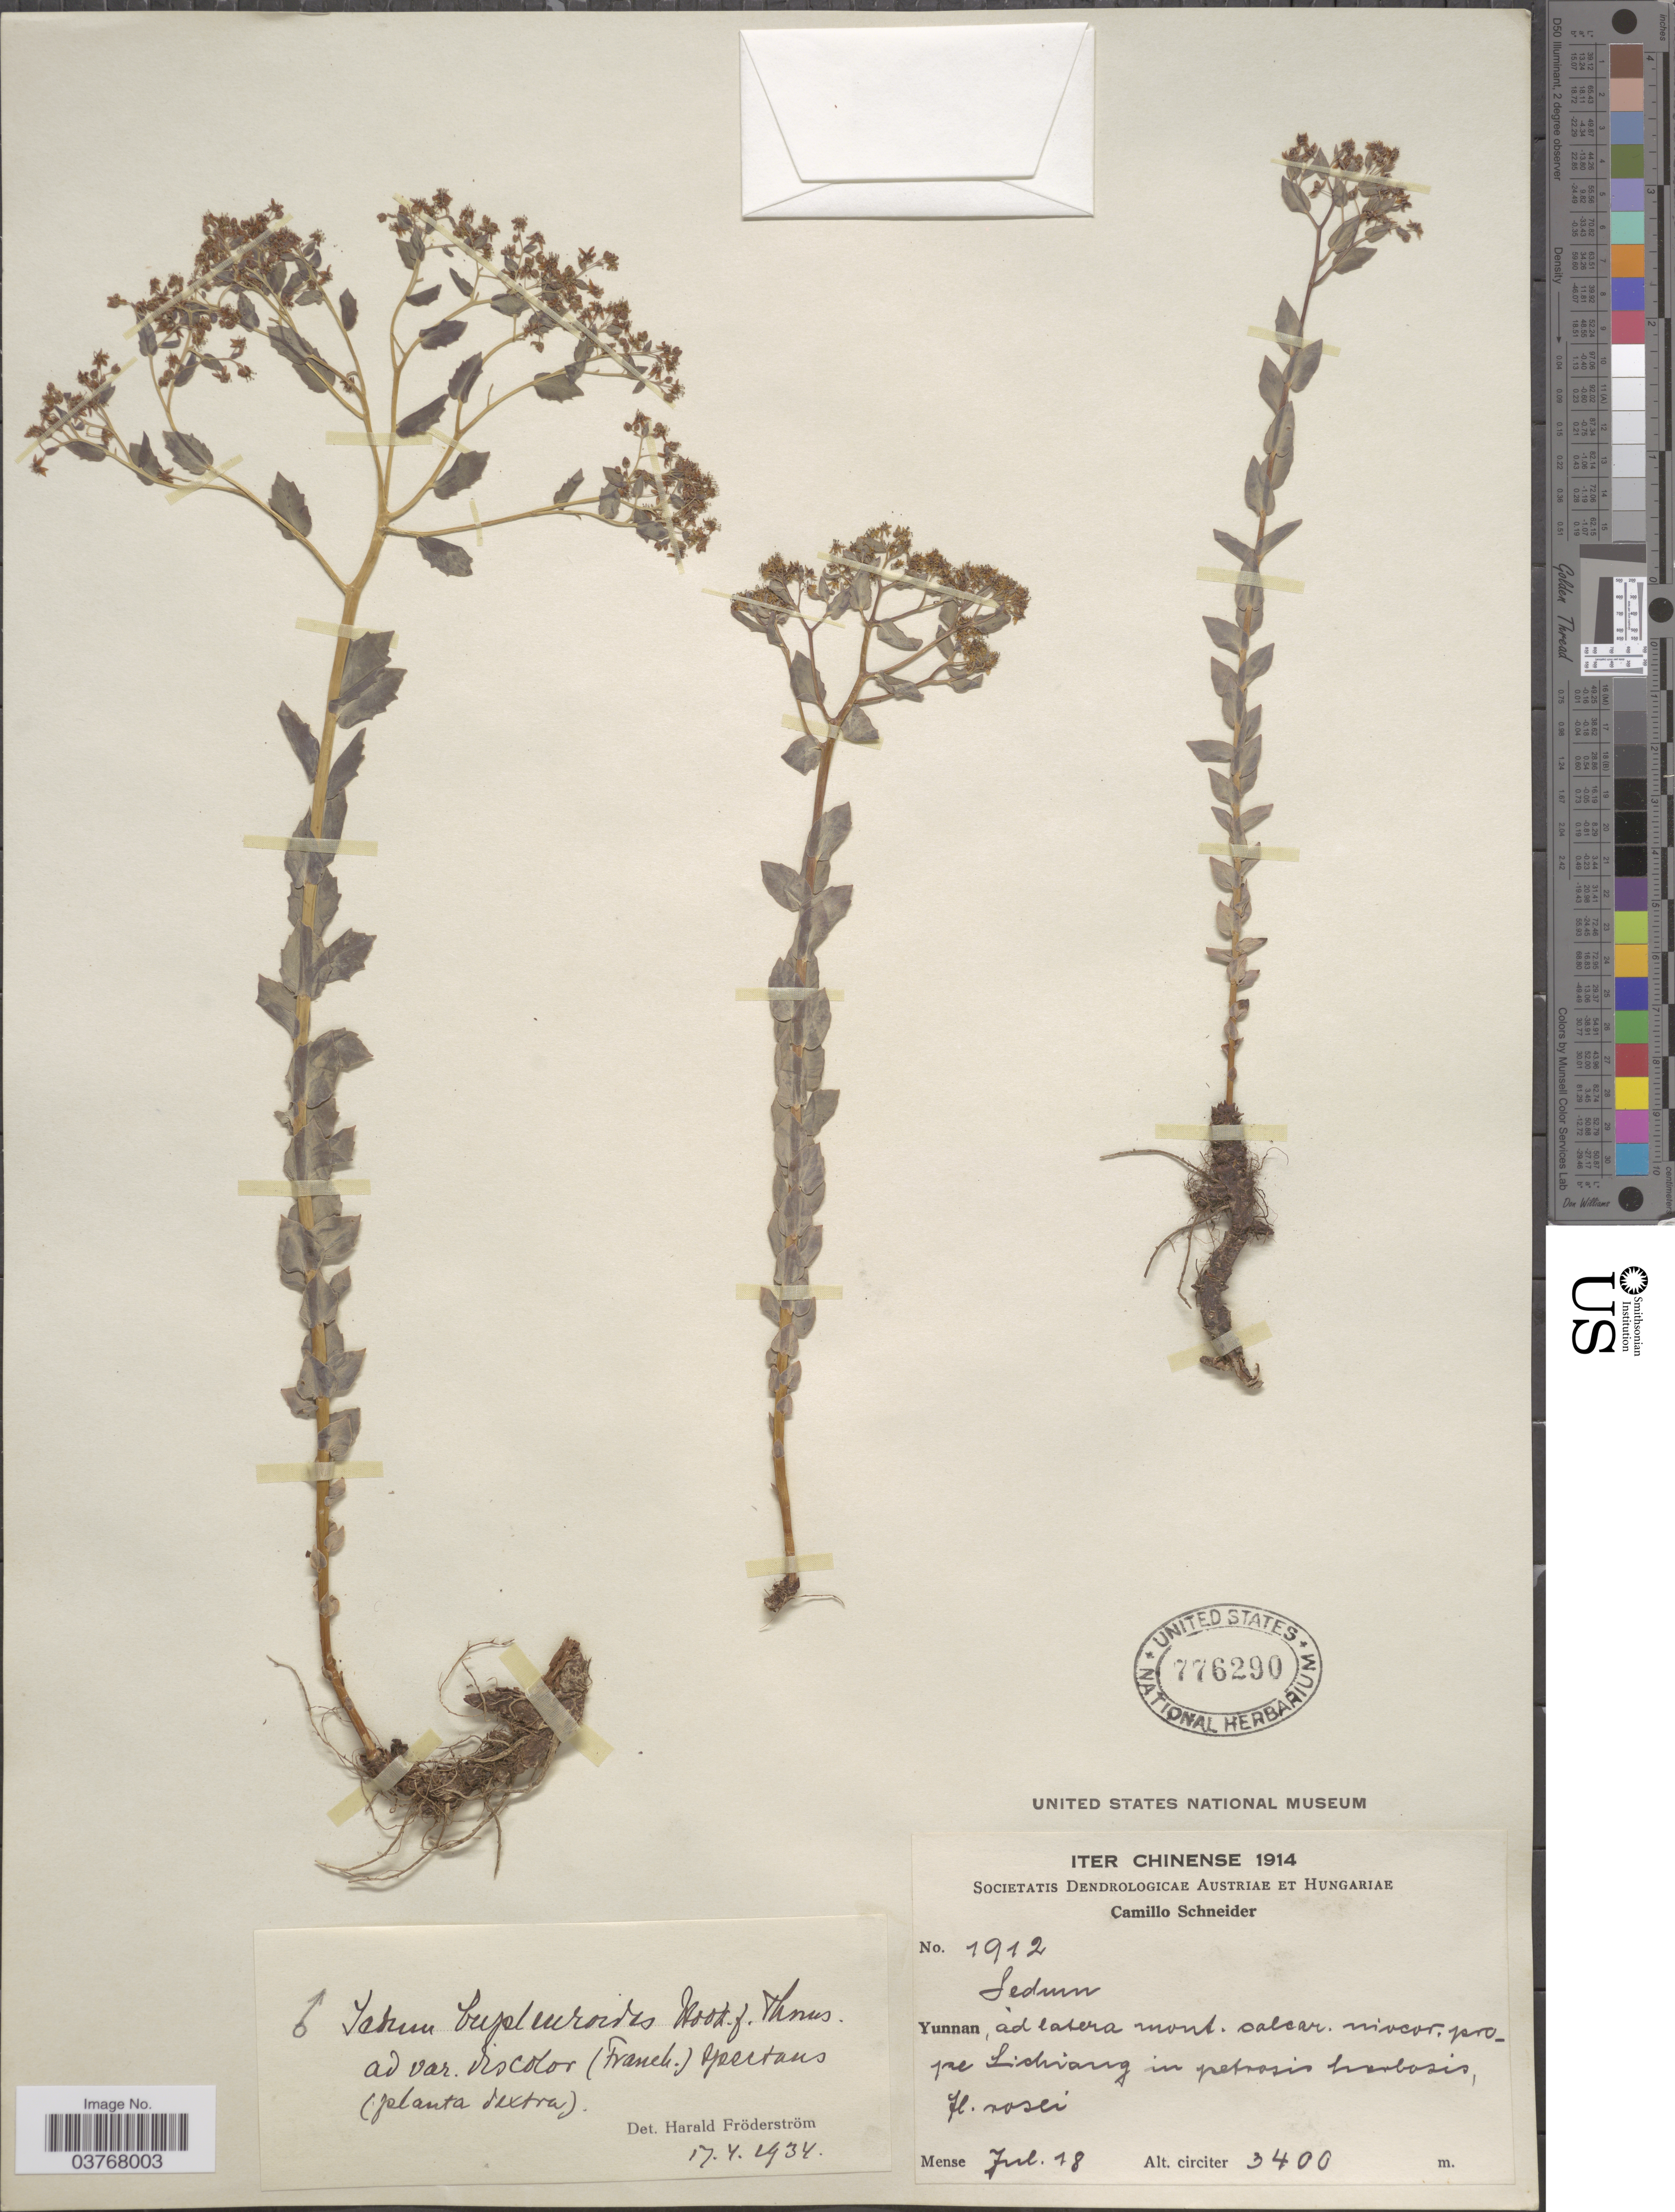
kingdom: Plantae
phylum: Tracheophyta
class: Magnoliopsida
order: Saxifragales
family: Crassulaceae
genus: Rhodiola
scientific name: Rhodiola discolor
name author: (Franch.) S.H. Fu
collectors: C. K. Schneider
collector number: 1912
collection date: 1914-07-18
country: China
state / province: Yunnan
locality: Iter Chinense. Ad latera mont. calcar. niveor. prope Lichiang in petrosis harbosis [interpreted], fl. rosei [interpreted].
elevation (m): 3400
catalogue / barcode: US 776290